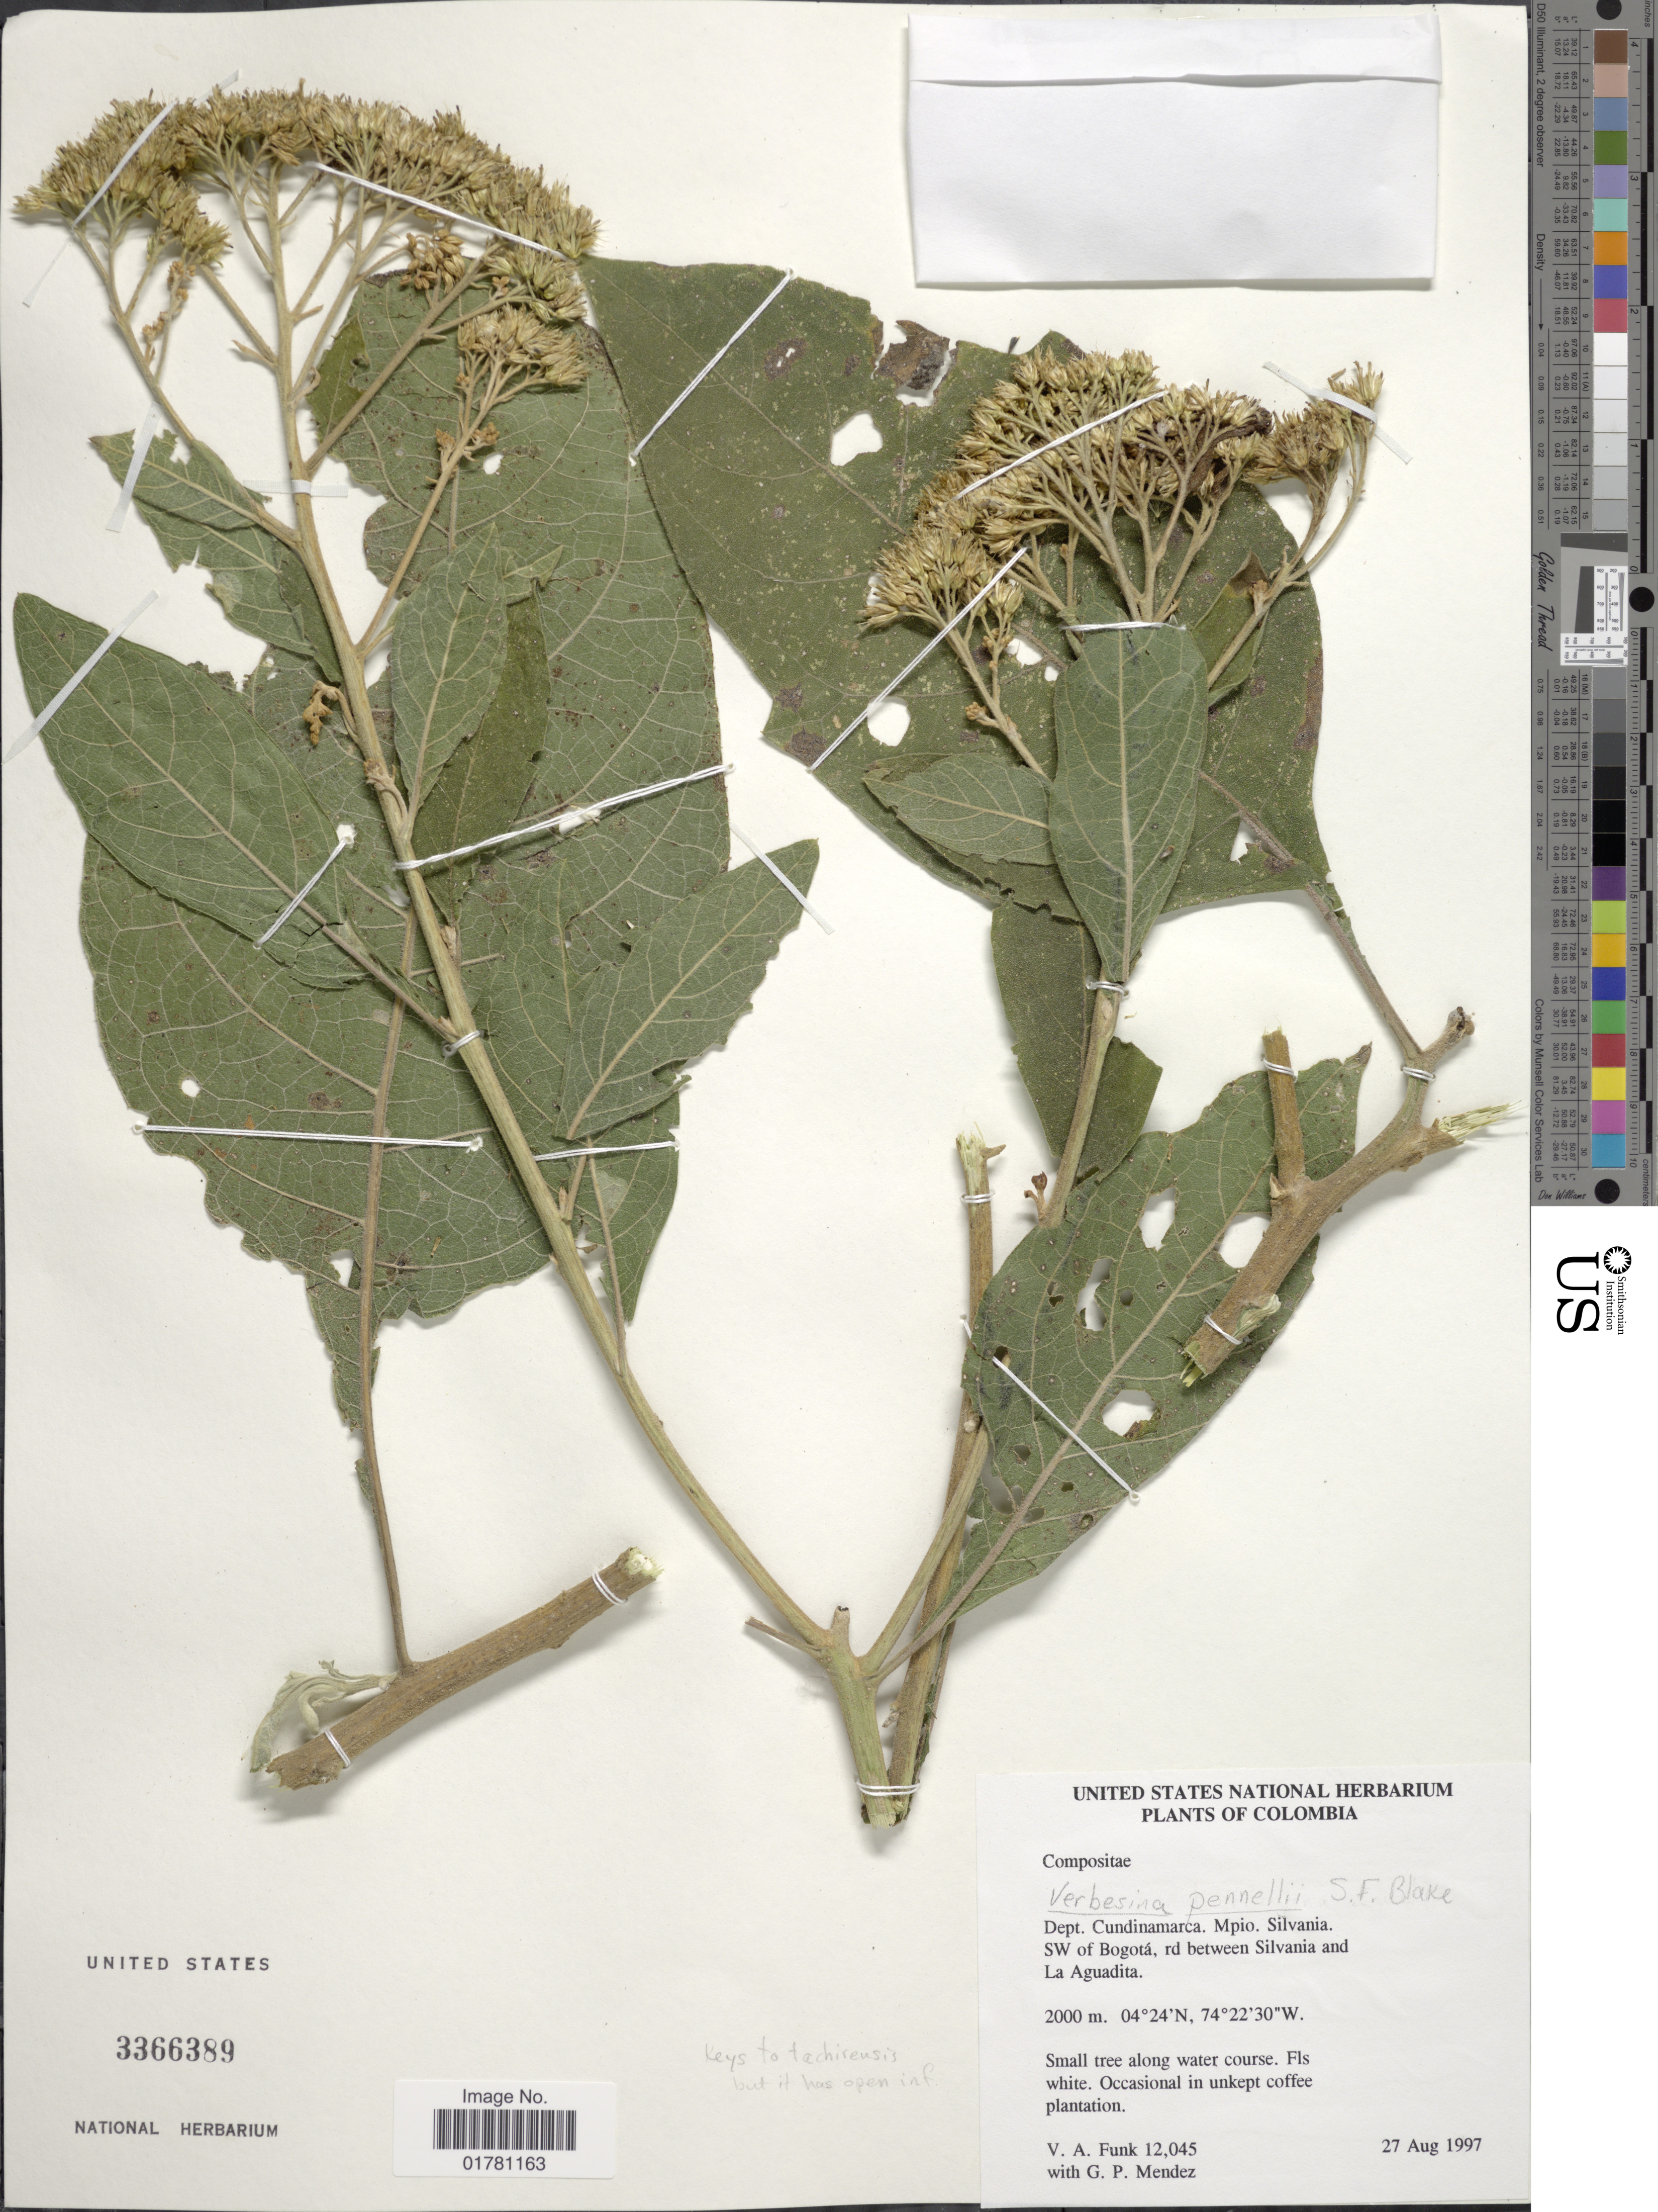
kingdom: Plantae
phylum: Tracheophyta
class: Magnoliopsida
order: Asterales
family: Asteraceae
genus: Verbesina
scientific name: Verbesina pennellii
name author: S.F. Blake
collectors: V. Funk & G. Mendez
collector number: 12045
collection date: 1997-08-27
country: Colombia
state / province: Cundinamarca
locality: Dep. Cundinamarca. Mpio Silvania. SW of Bogotá, rd between Silvania and La Aguadita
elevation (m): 2000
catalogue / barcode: US 3366389